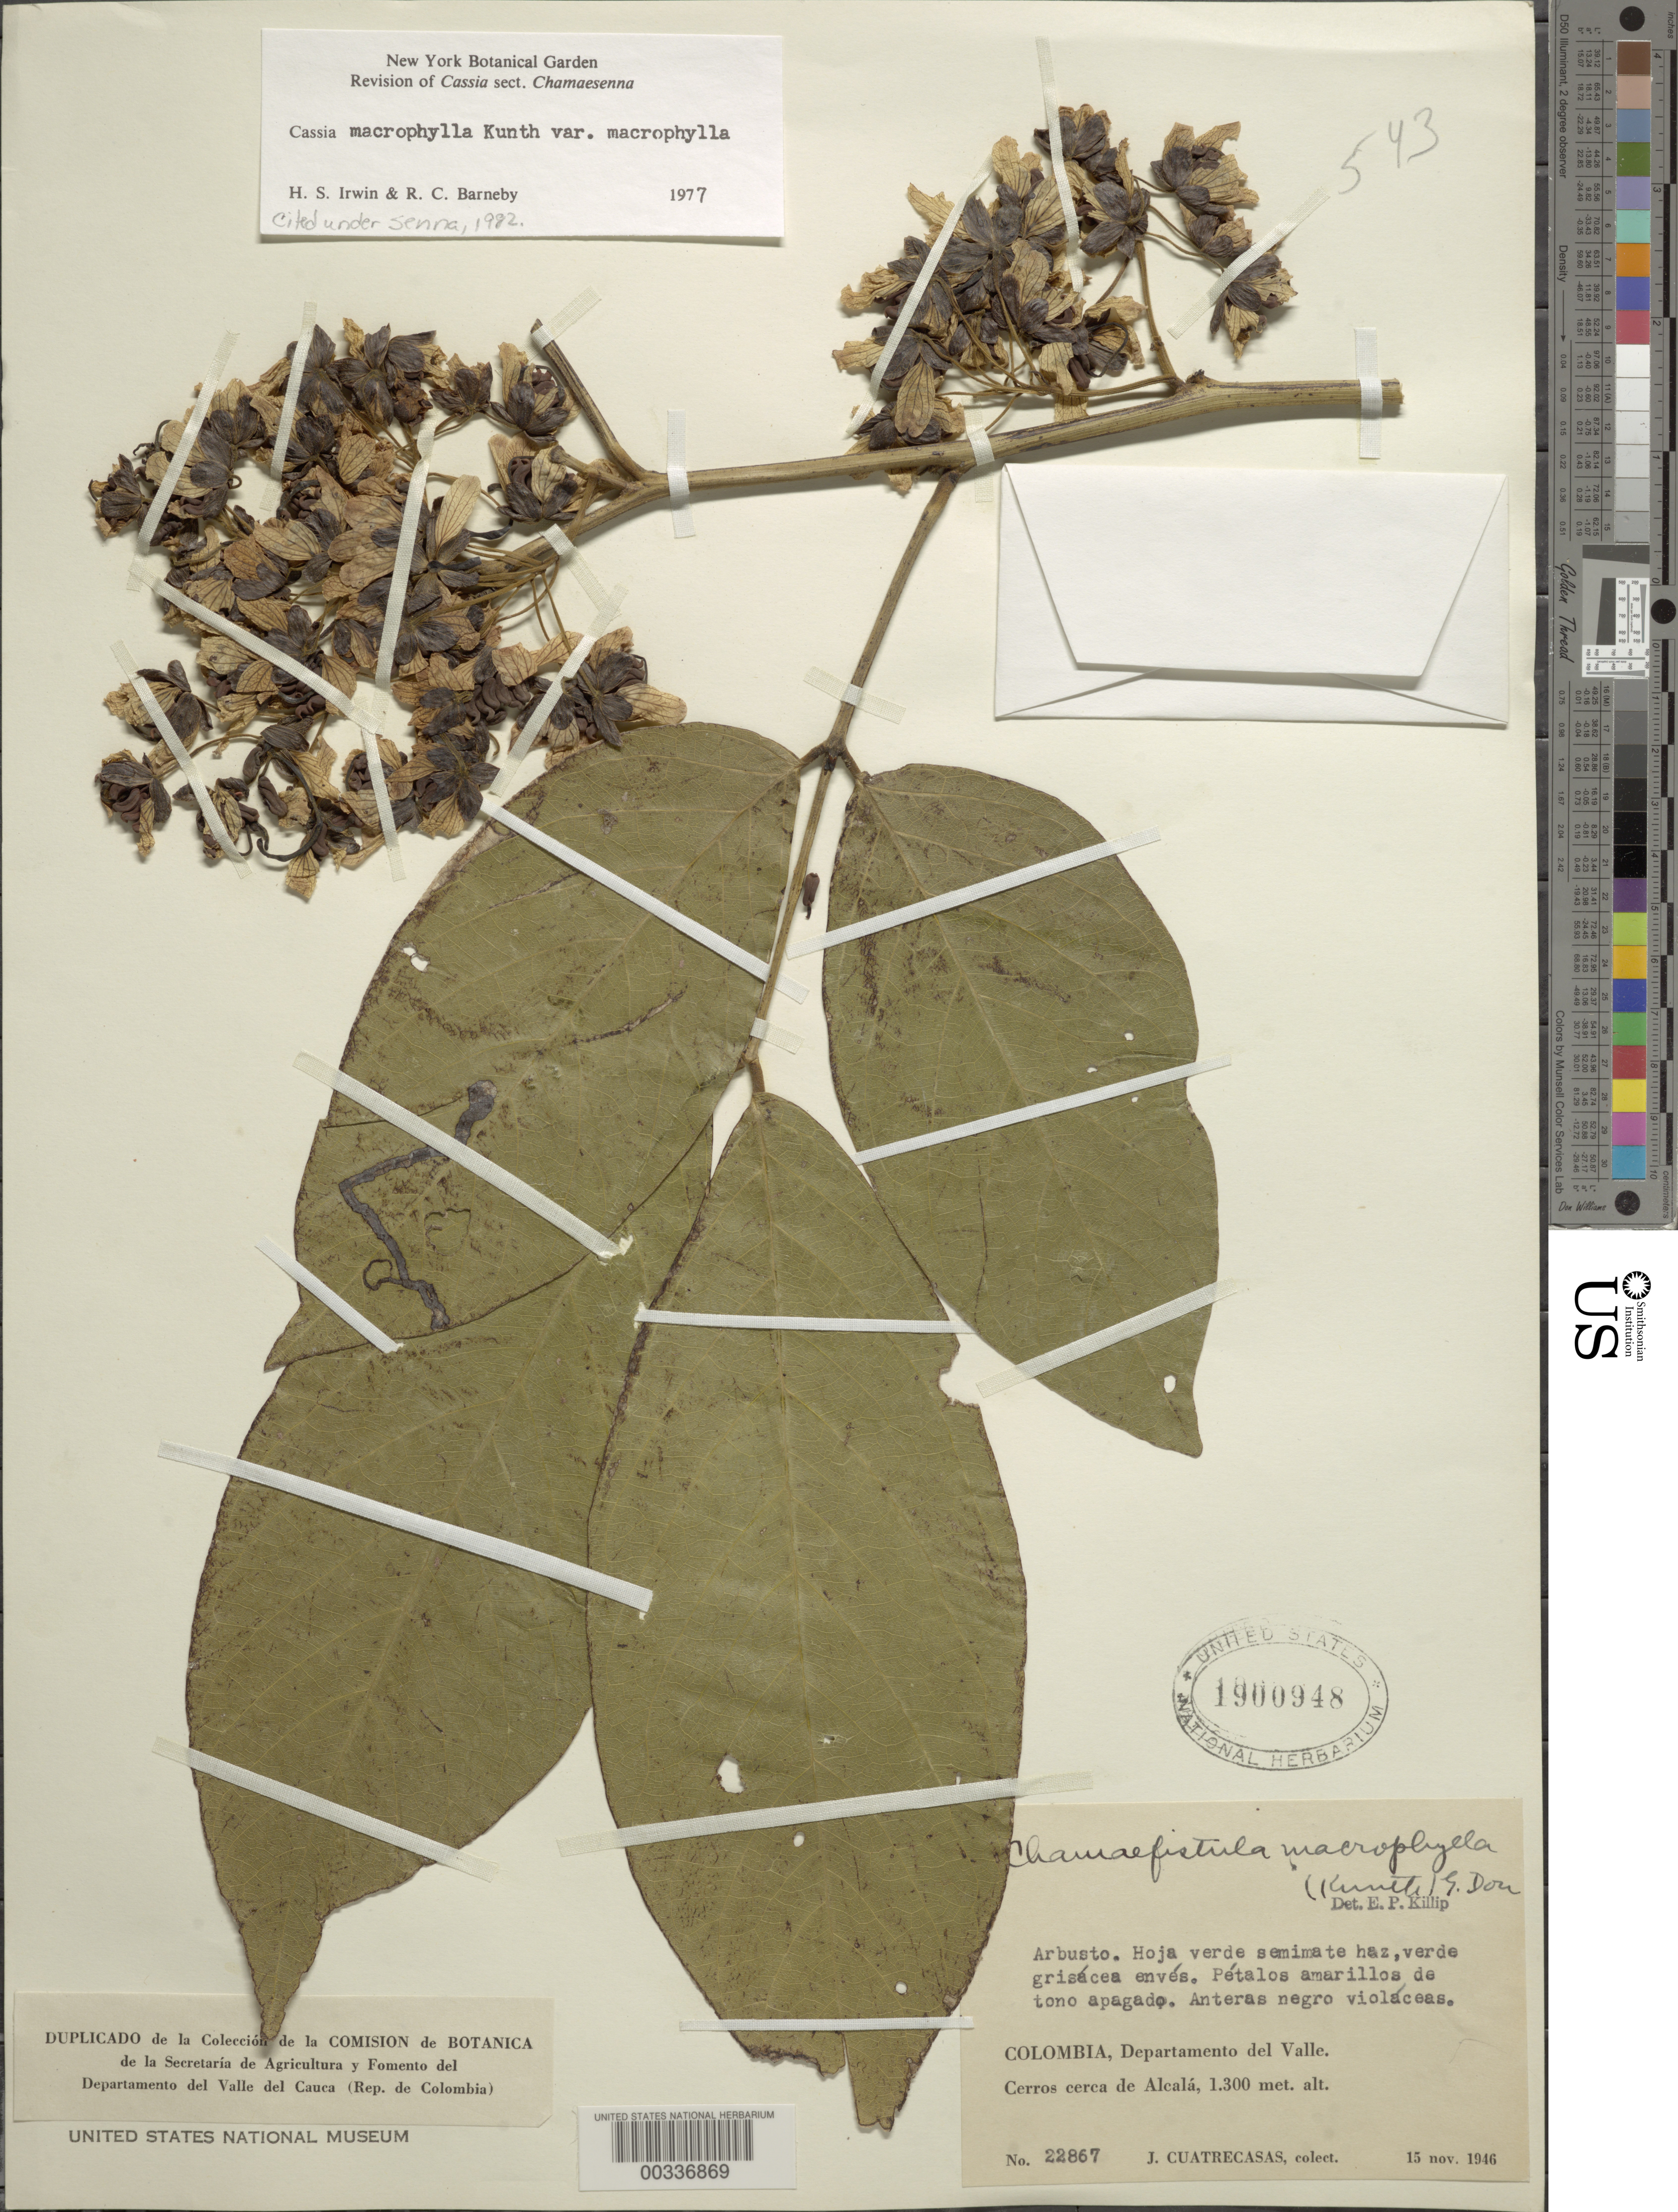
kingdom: Plantae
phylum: Tracheophyta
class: Magnoliopsida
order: Fabales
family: Fabaceae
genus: Senna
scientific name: Senna macrophylla var. macrophylla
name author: (Kunth) H.S. Irwin & Barneby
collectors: J. Cuatrecasas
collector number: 22867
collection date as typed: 15 Nov 1946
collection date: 1946-11-15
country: Colombia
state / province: Valle del Cauca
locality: Cerros around Alcalá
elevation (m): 1300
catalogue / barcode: US 1900948